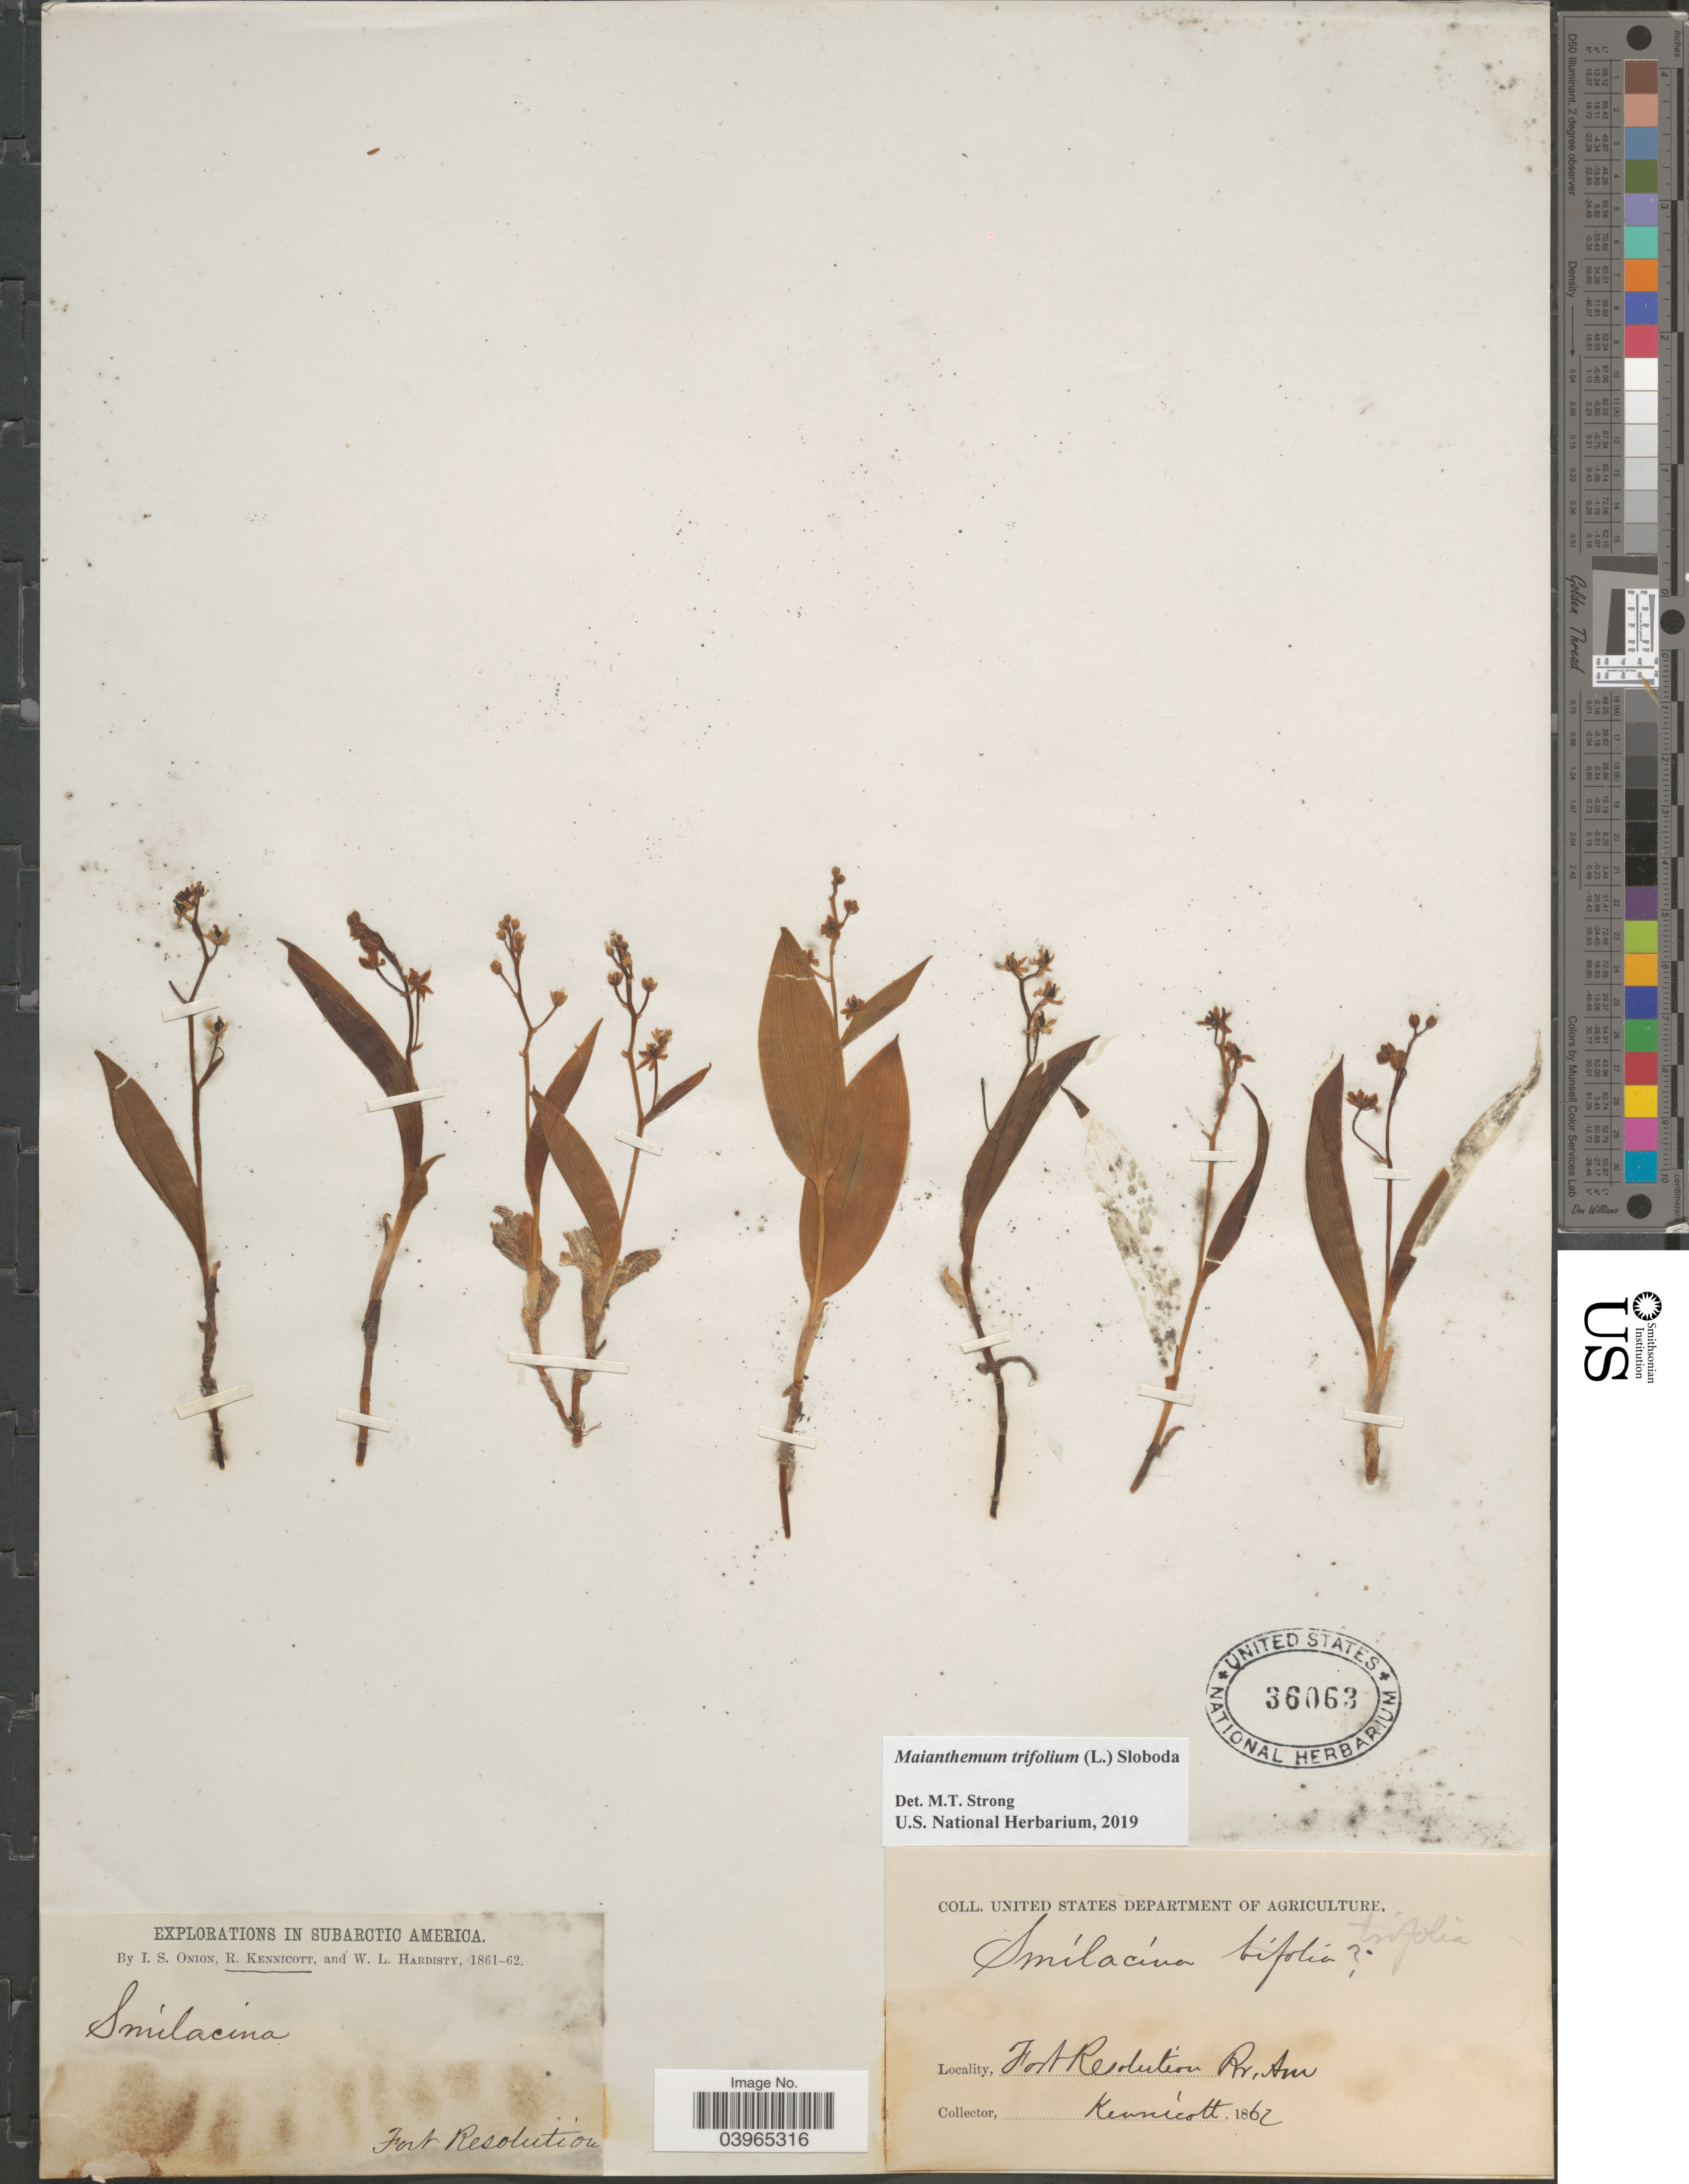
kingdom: Plantae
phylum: Tracheophyta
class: Liliopsida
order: Asparagales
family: Asparagaceae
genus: Maianthemum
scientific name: Maianthemum trifolium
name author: (L.) Sloboda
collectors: R. Kennicott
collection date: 1862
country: Canada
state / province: Northwest Territories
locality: Subarctic America. Fort Resolution.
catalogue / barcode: US 36063